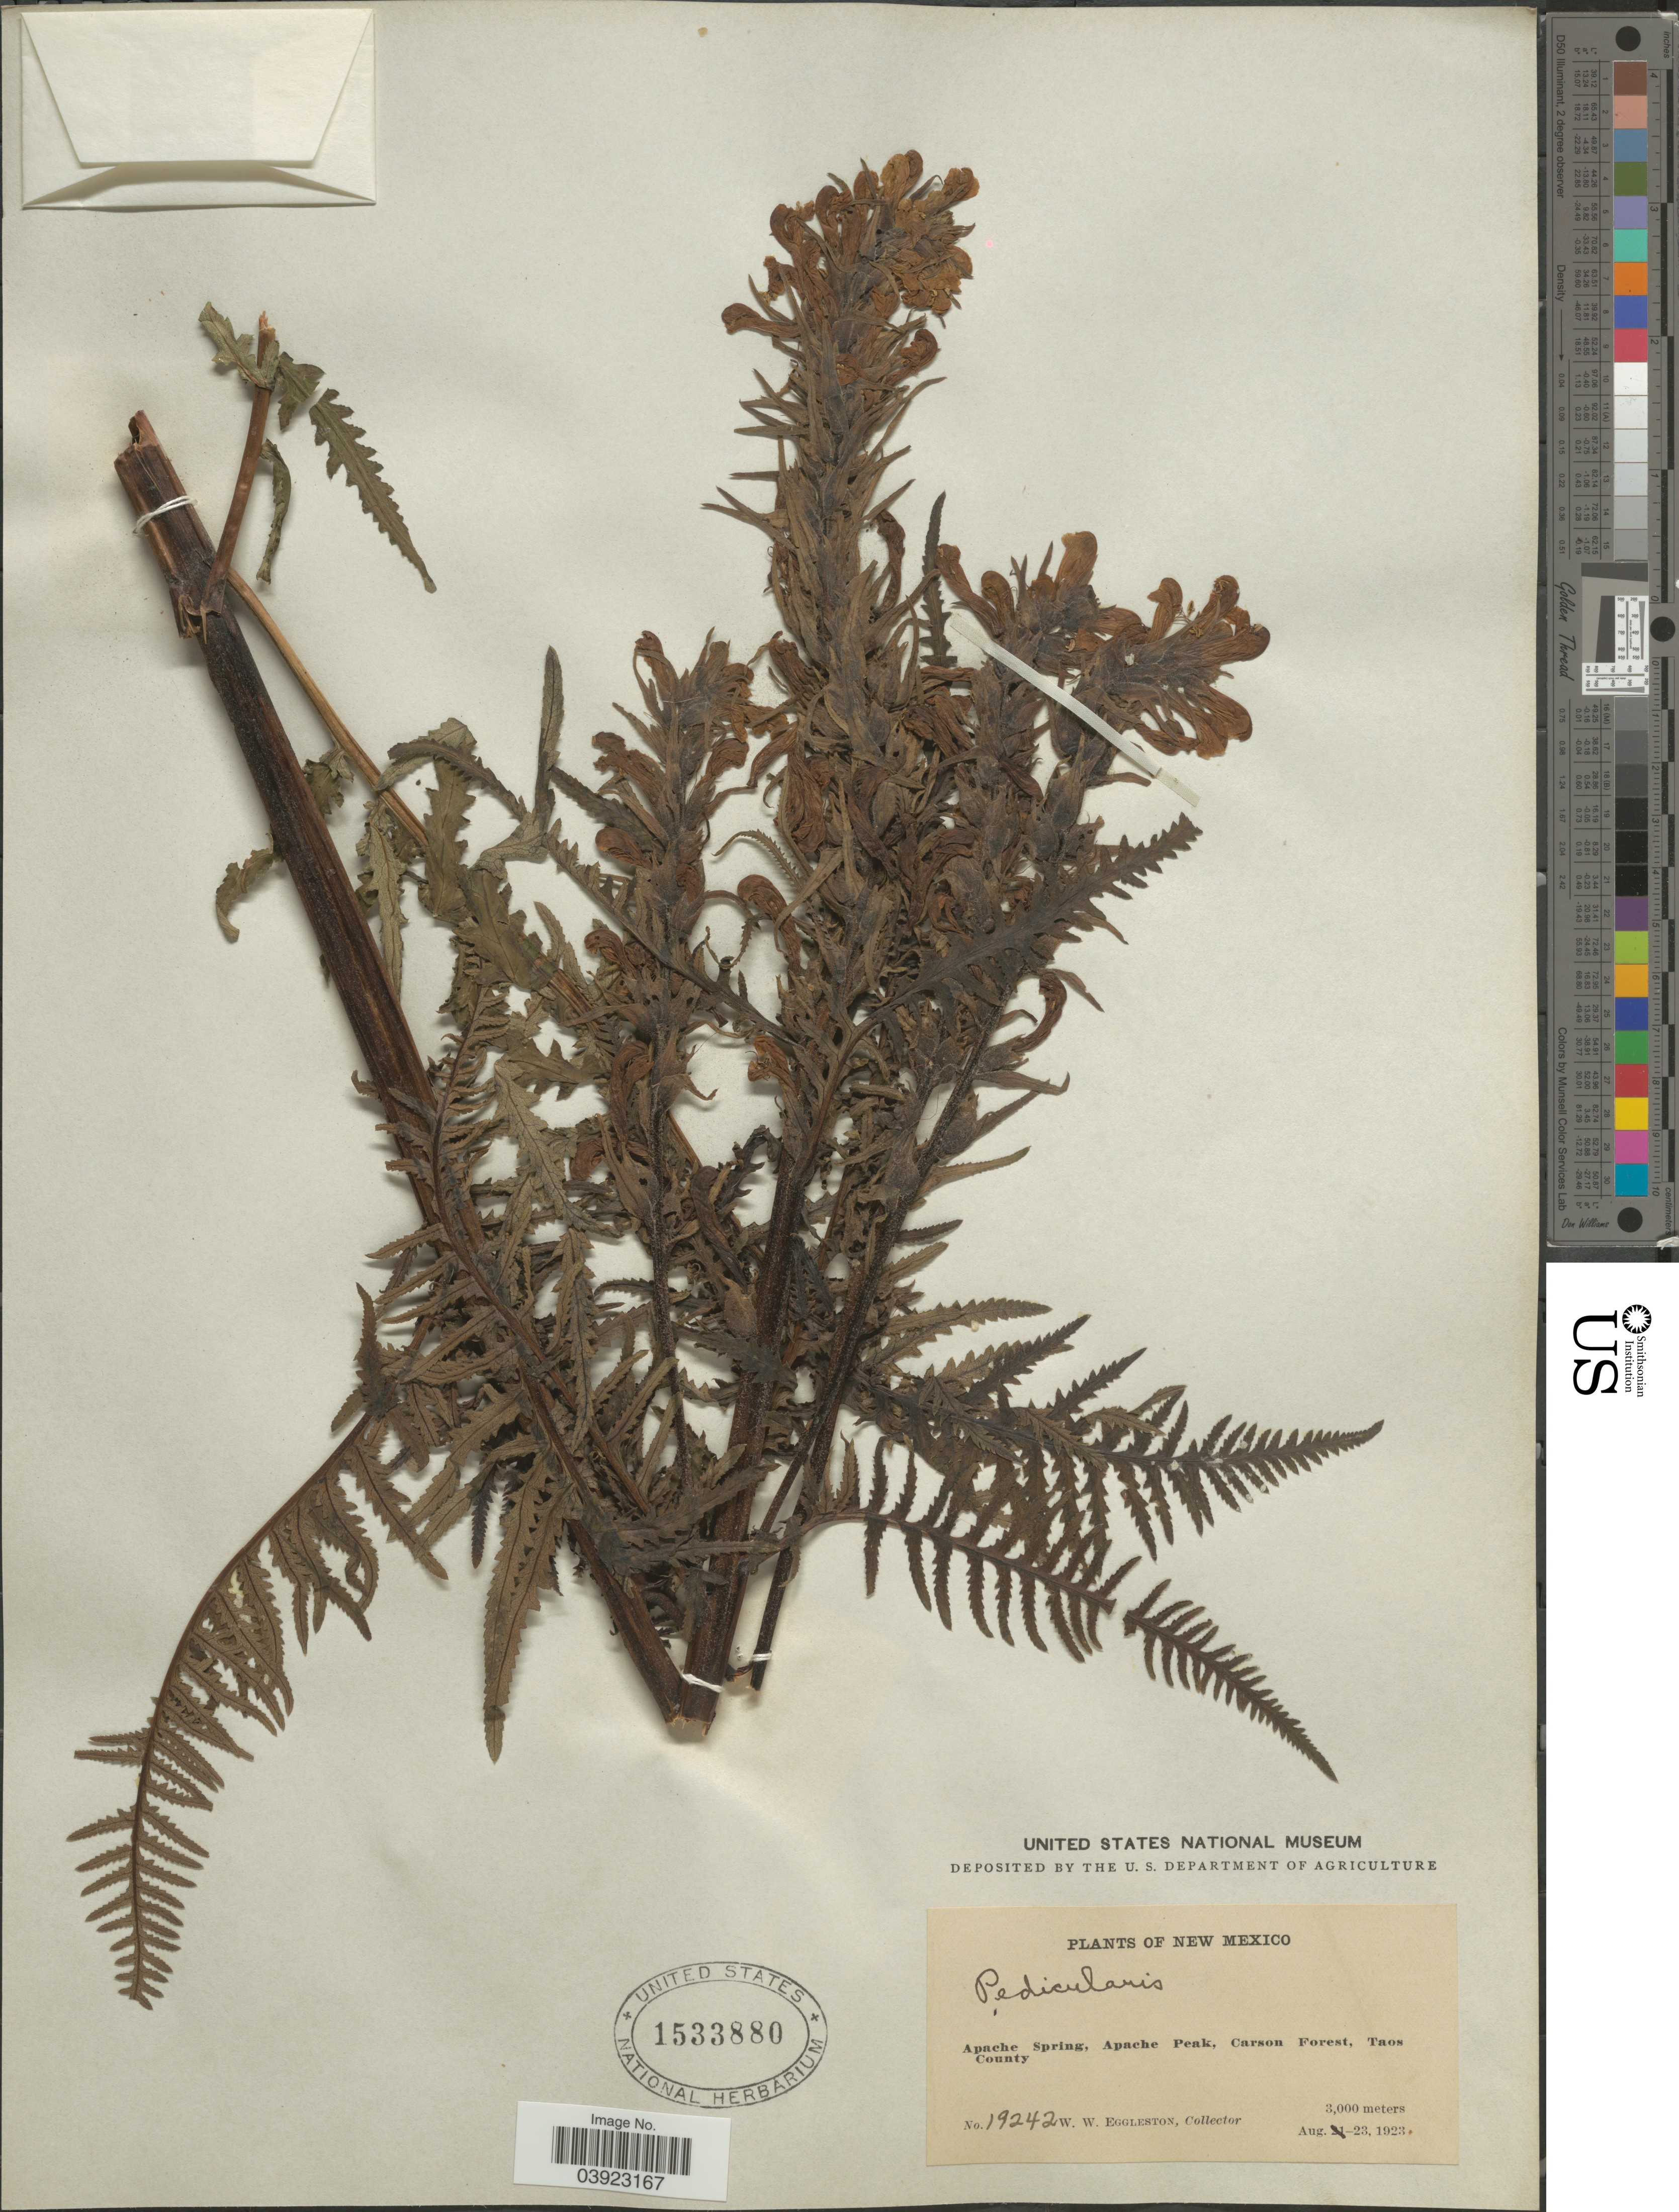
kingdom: Plantae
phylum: Tracheophyta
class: Magnoliopsida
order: Lamiales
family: Orobanchaceae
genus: Pedicularis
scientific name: Pedicularis procera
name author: A. Gray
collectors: W. W. Eggleston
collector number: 19242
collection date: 1923-08-23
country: United States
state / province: New Mexico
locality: Apache Spring, Apache Peak, Carson Forest, Taos County.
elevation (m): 3000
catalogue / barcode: US 1533880